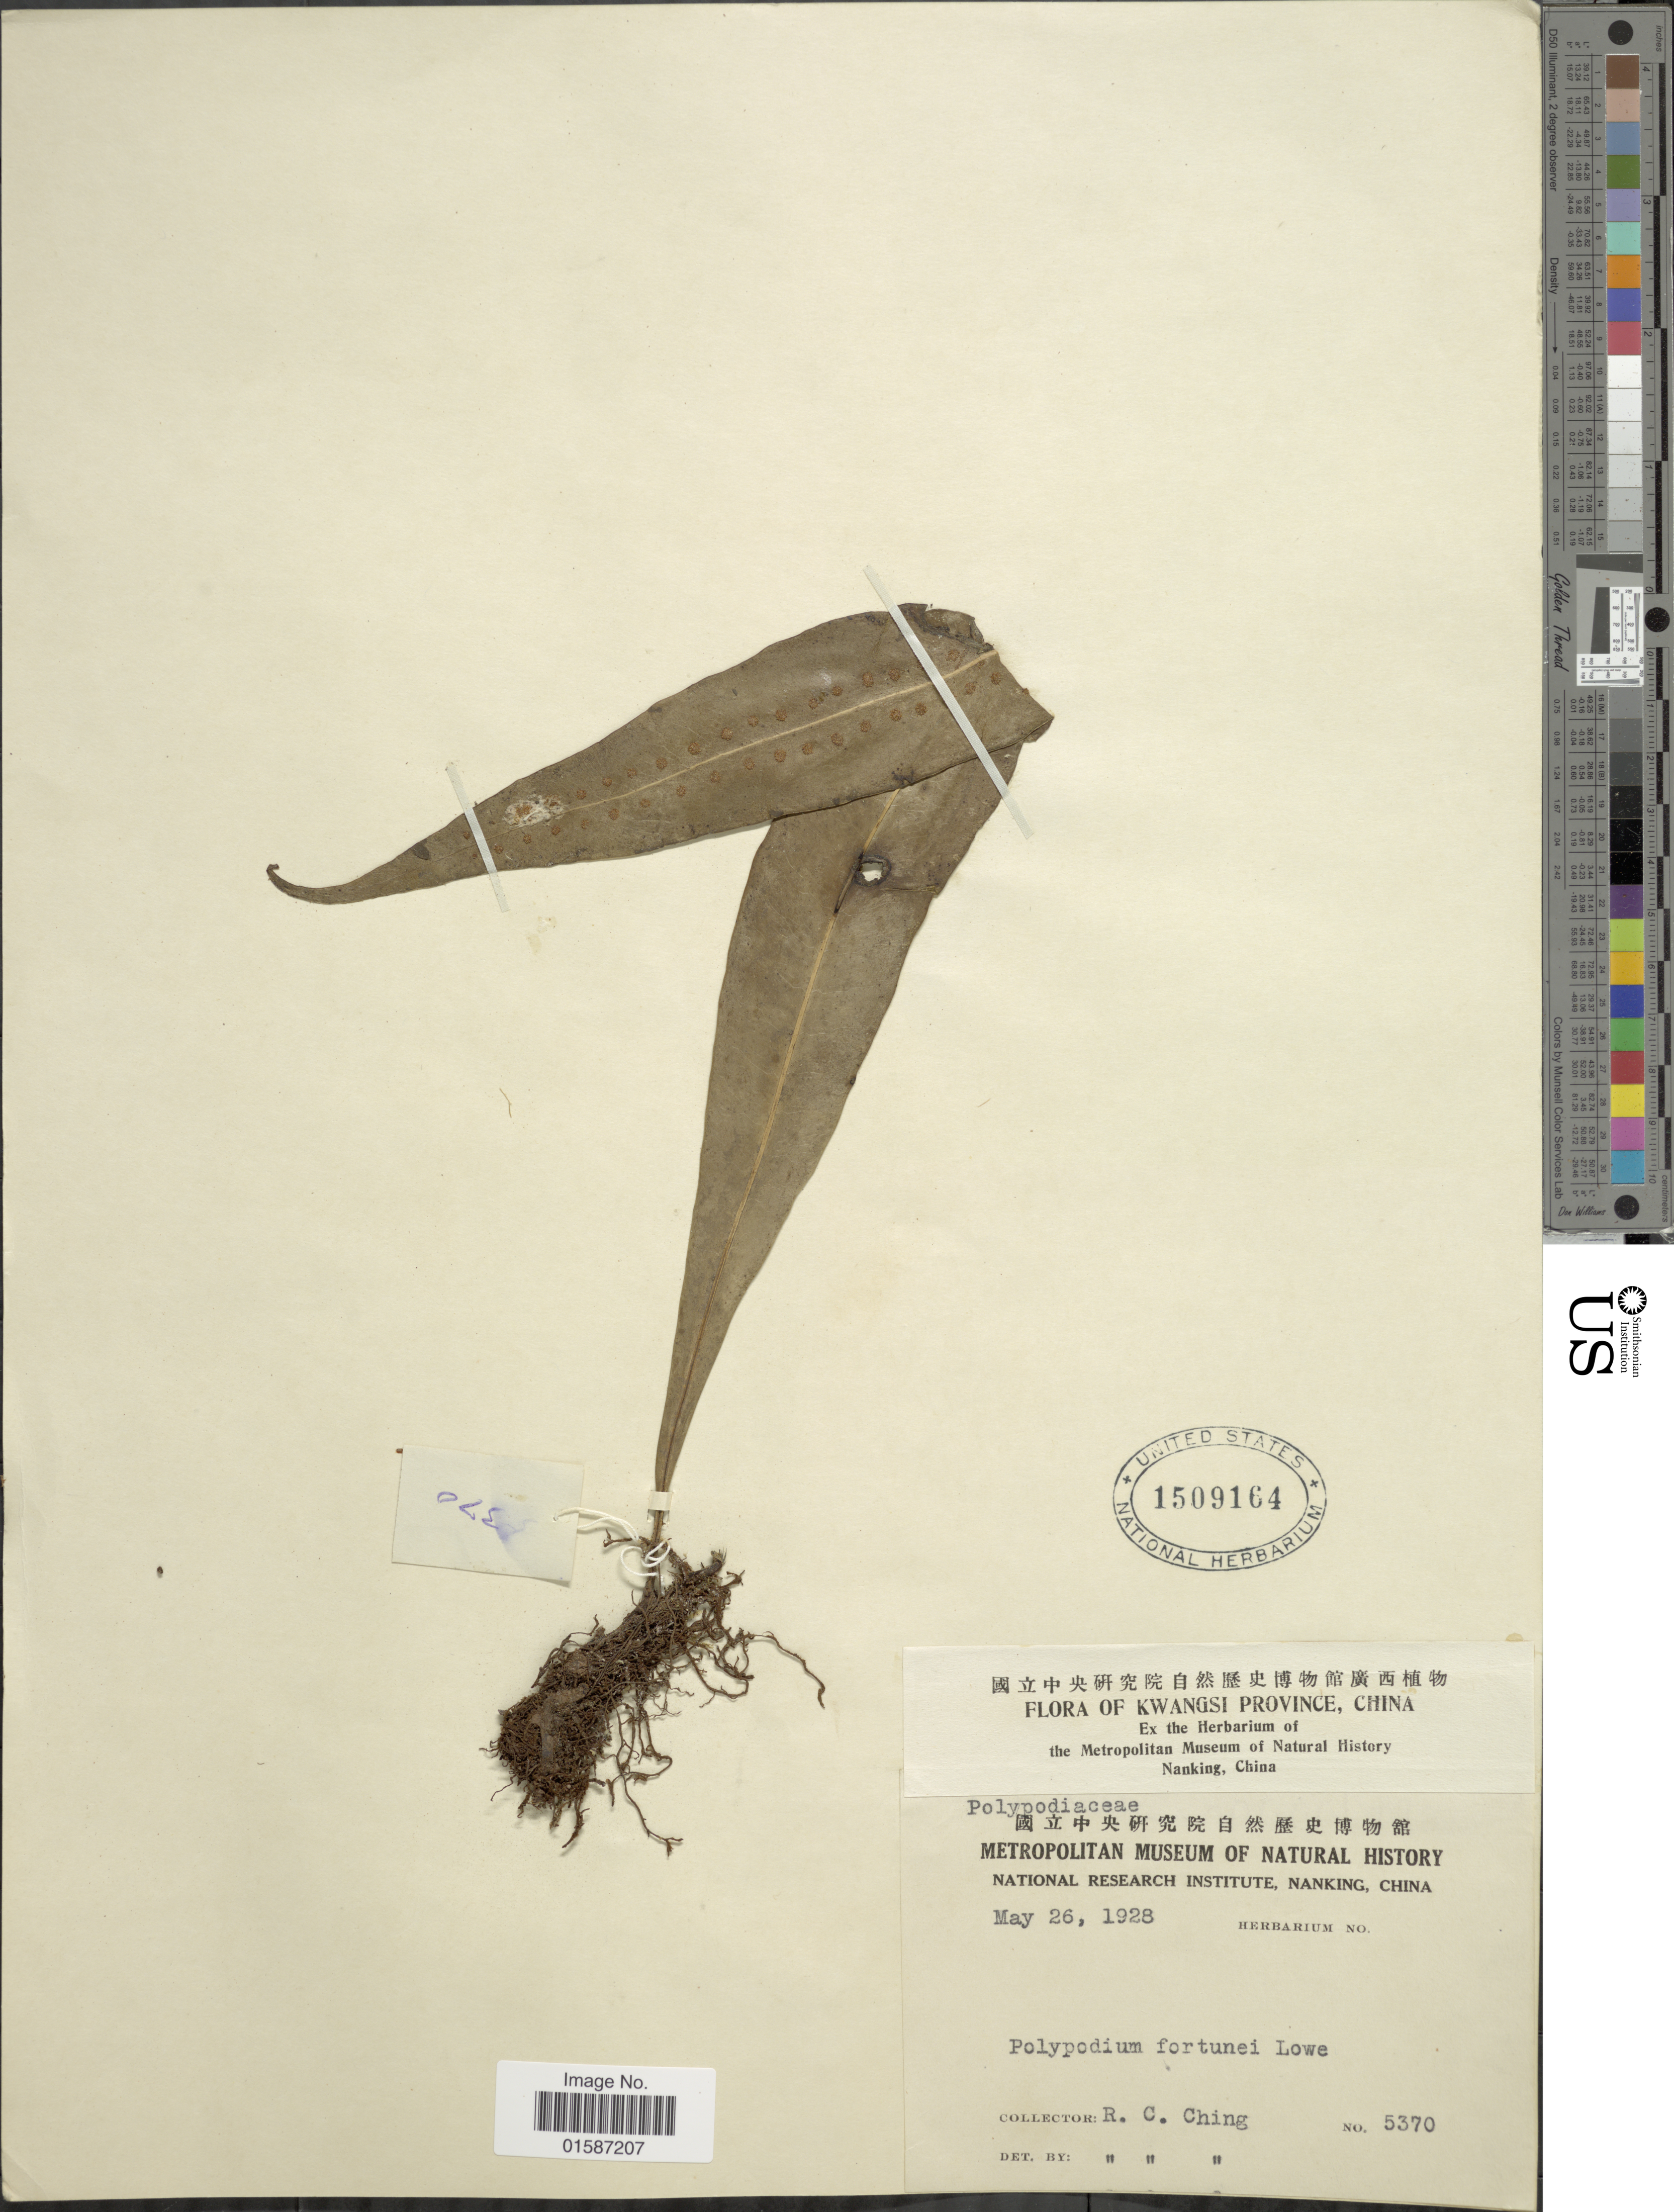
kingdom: Plantae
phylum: Tracheophyta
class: Polypodiopsida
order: Polypodiales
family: Polypodiaceae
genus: Neolepisorus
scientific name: Neolepisorus fortunei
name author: (T. Moore) Li S. Wang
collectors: R. C. Ching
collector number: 5370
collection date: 1928-05-26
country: China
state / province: Guangxi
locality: Kwangsi Province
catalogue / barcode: US 1509164